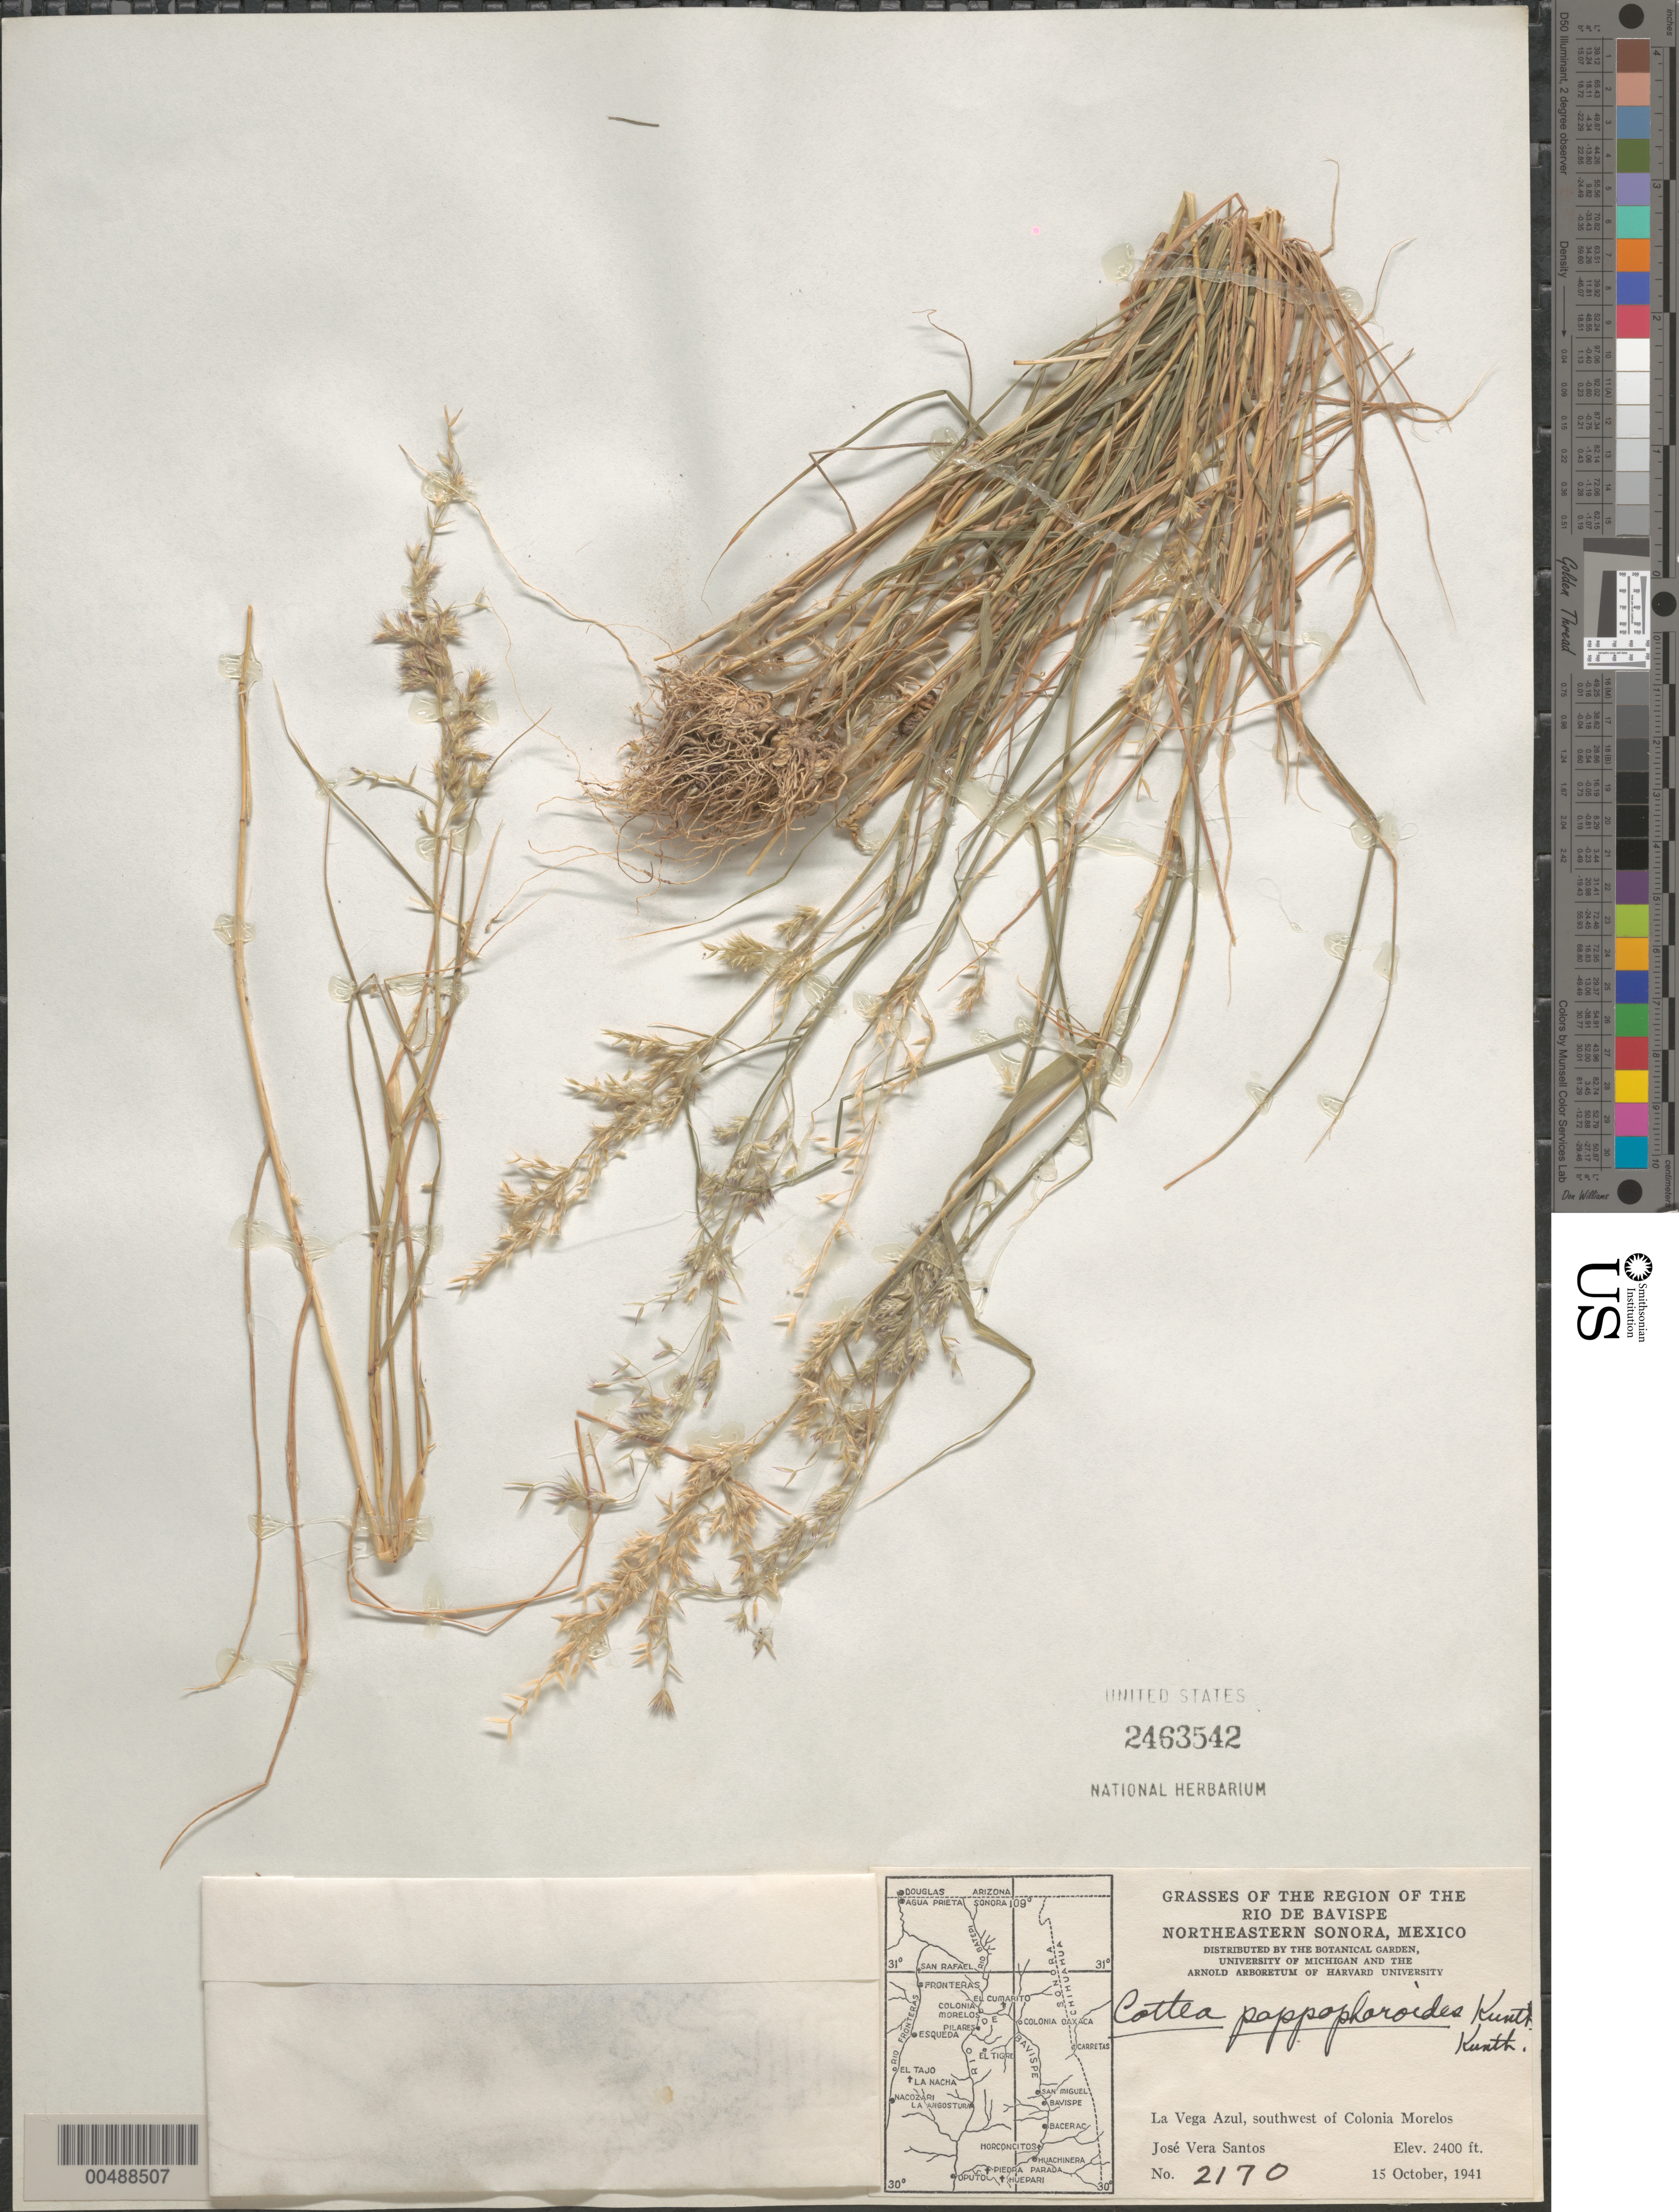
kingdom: Plantae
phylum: Tracheophyta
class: Liliopsida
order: Poales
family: Poaceae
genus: Cottea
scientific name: Cottea pappophoroides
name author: Kunth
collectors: J. V. Santos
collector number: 2170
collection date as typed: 15 Oct 1941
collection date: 1941-10-15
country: Mexico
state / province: Sonora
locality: La Vega Azul, SW of Colonia Morelos, NE Sonora, region of the Rio de Bavispe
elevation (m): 732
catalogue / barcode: US 2463542